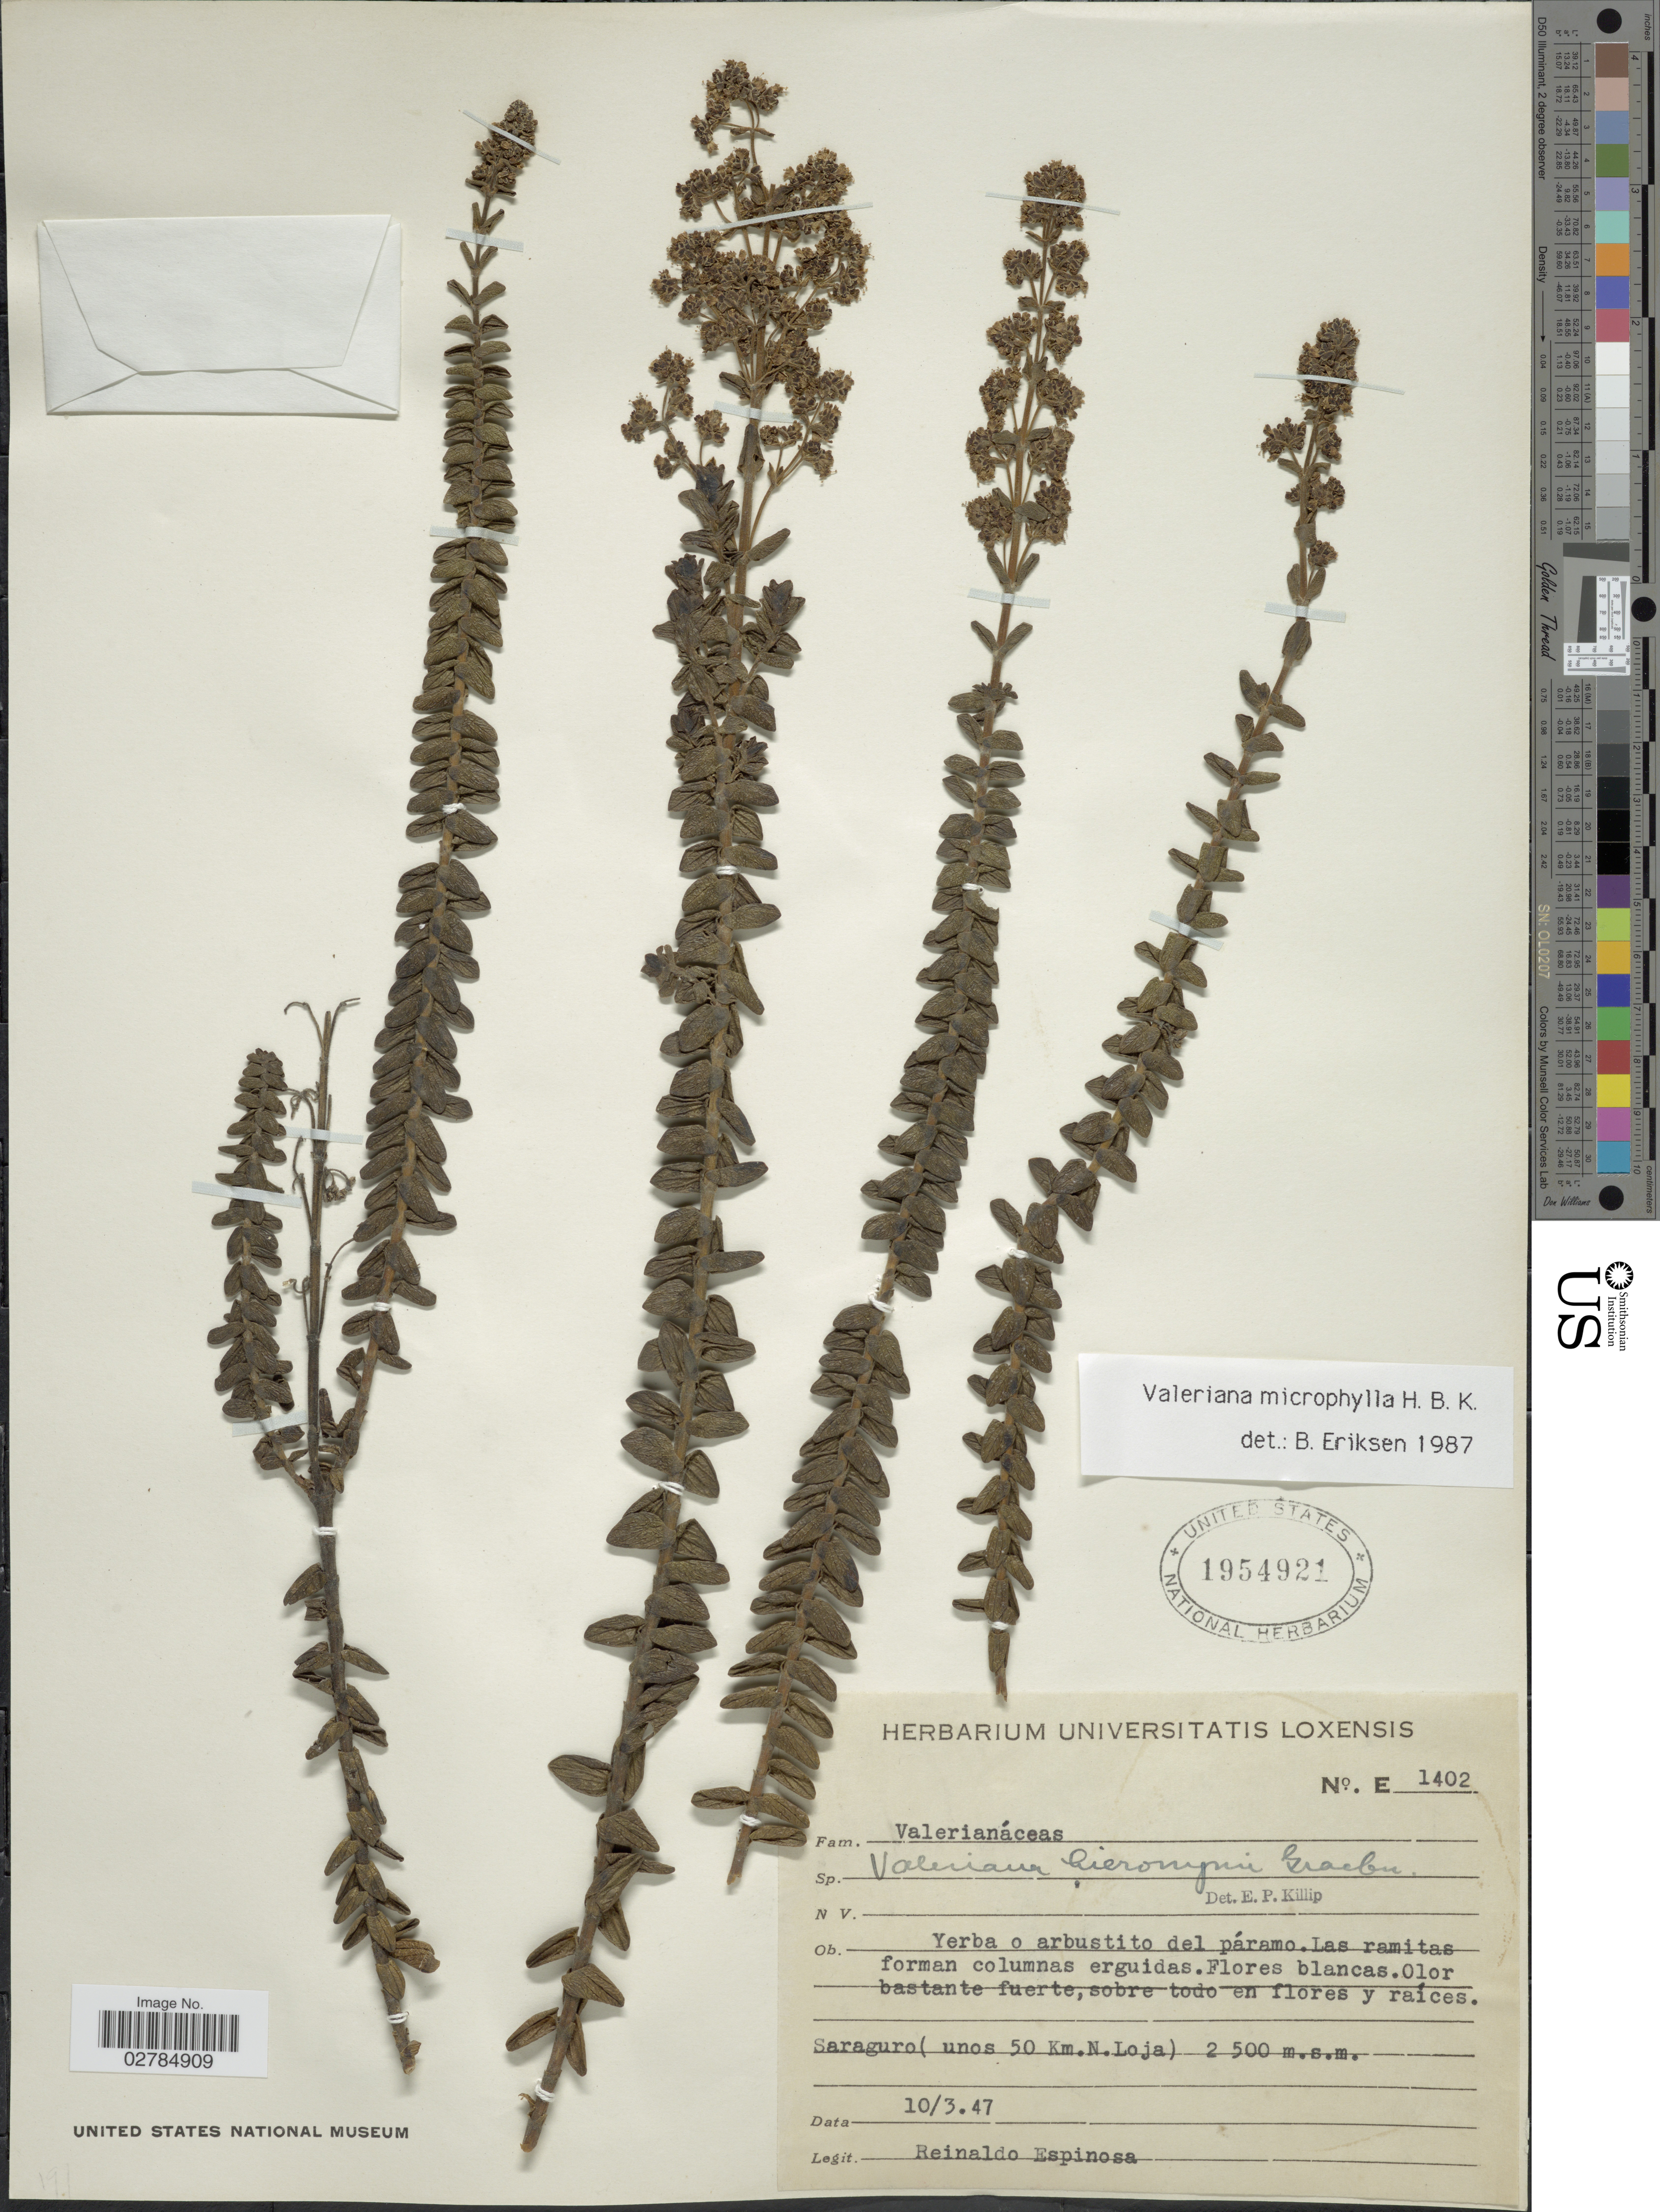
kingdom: Plantae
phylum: Tracheophyta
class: Magnoliopsida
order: Dipsacales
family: Caprifoliaceae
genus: Valeriana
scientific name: Valeriana microphylla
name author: Kunth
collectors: R. Espinosa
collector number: E1402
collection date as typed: Transcribed d/m/y: 10/3/47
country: Ecuador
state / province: Loja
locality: Saraguro (unos 50 Km. N. Loja).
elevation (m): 2500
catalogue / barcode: US 1954921